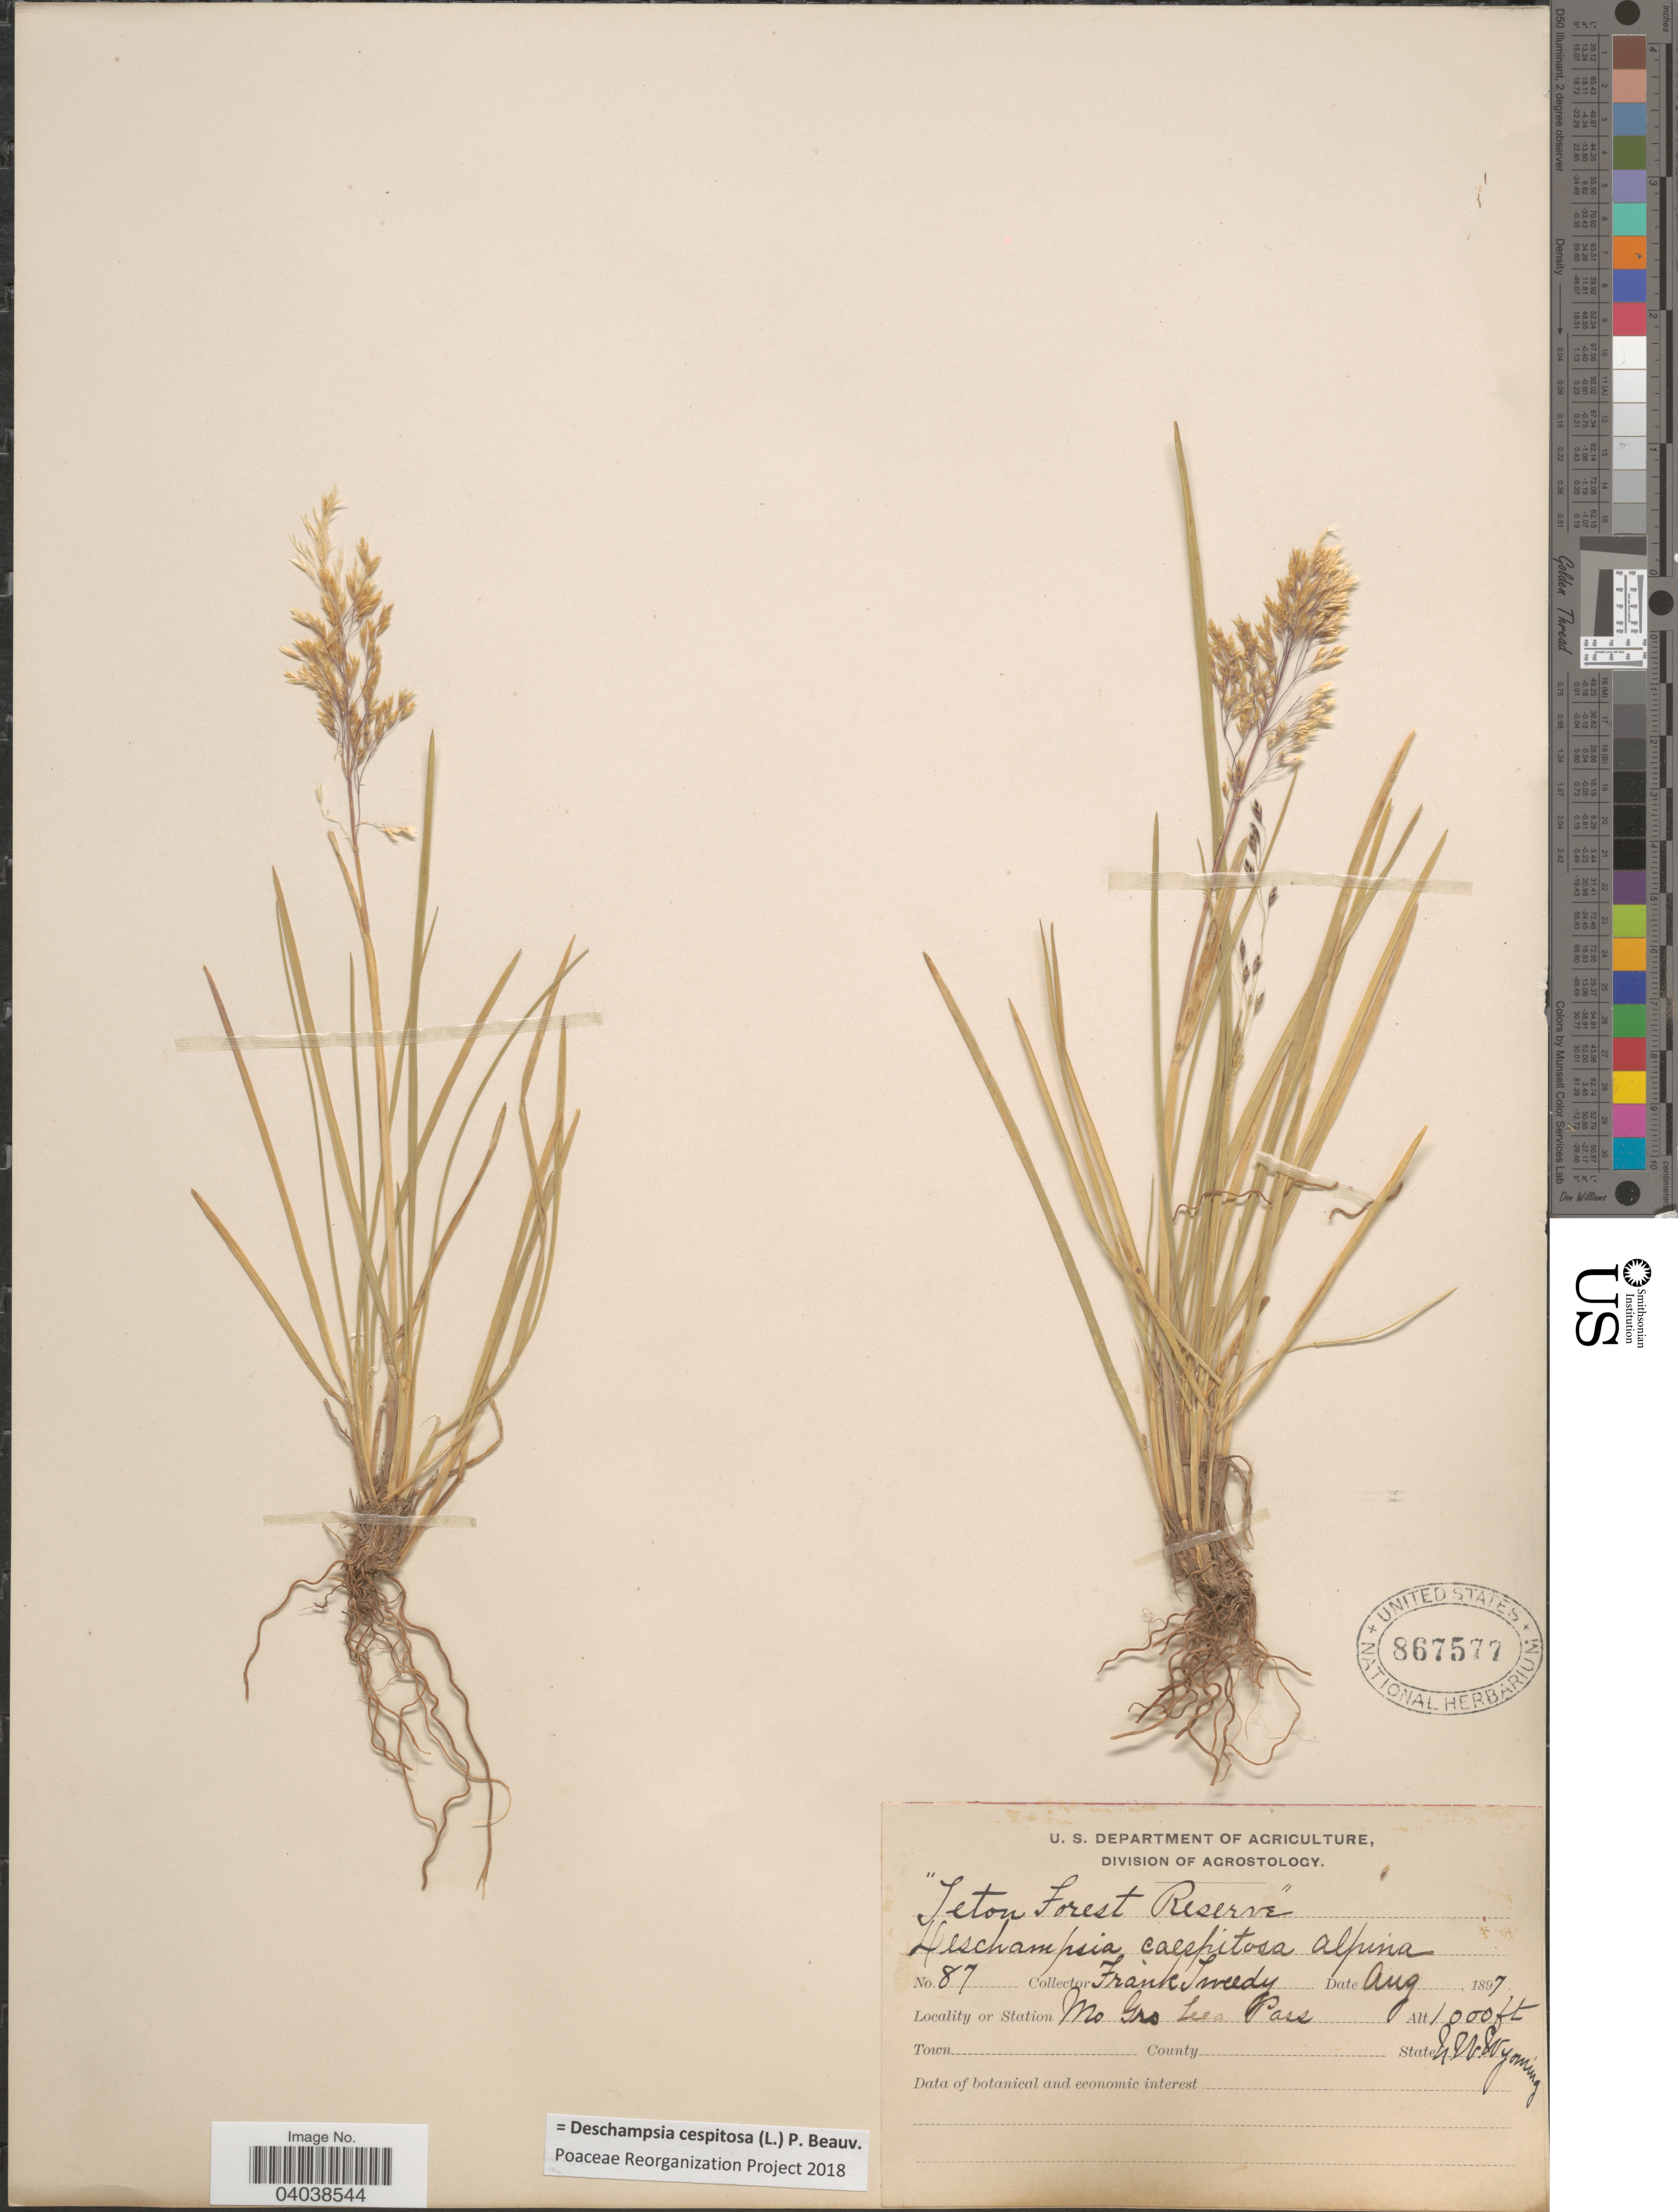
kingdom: Plantae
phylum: Tracheophyta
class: Liliopsida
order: Poales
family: Poaceae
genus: Deschampsia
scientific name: Deschampsia cespitosa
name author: (L.) P. Beauv.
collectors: F. Tweedy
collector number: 87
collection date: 1897-08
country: United States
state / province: Wyoming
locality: Station To Gwa tee (Togwatee) Pass. State N.W. Wyoming.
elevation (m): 305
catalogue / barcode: US 867577